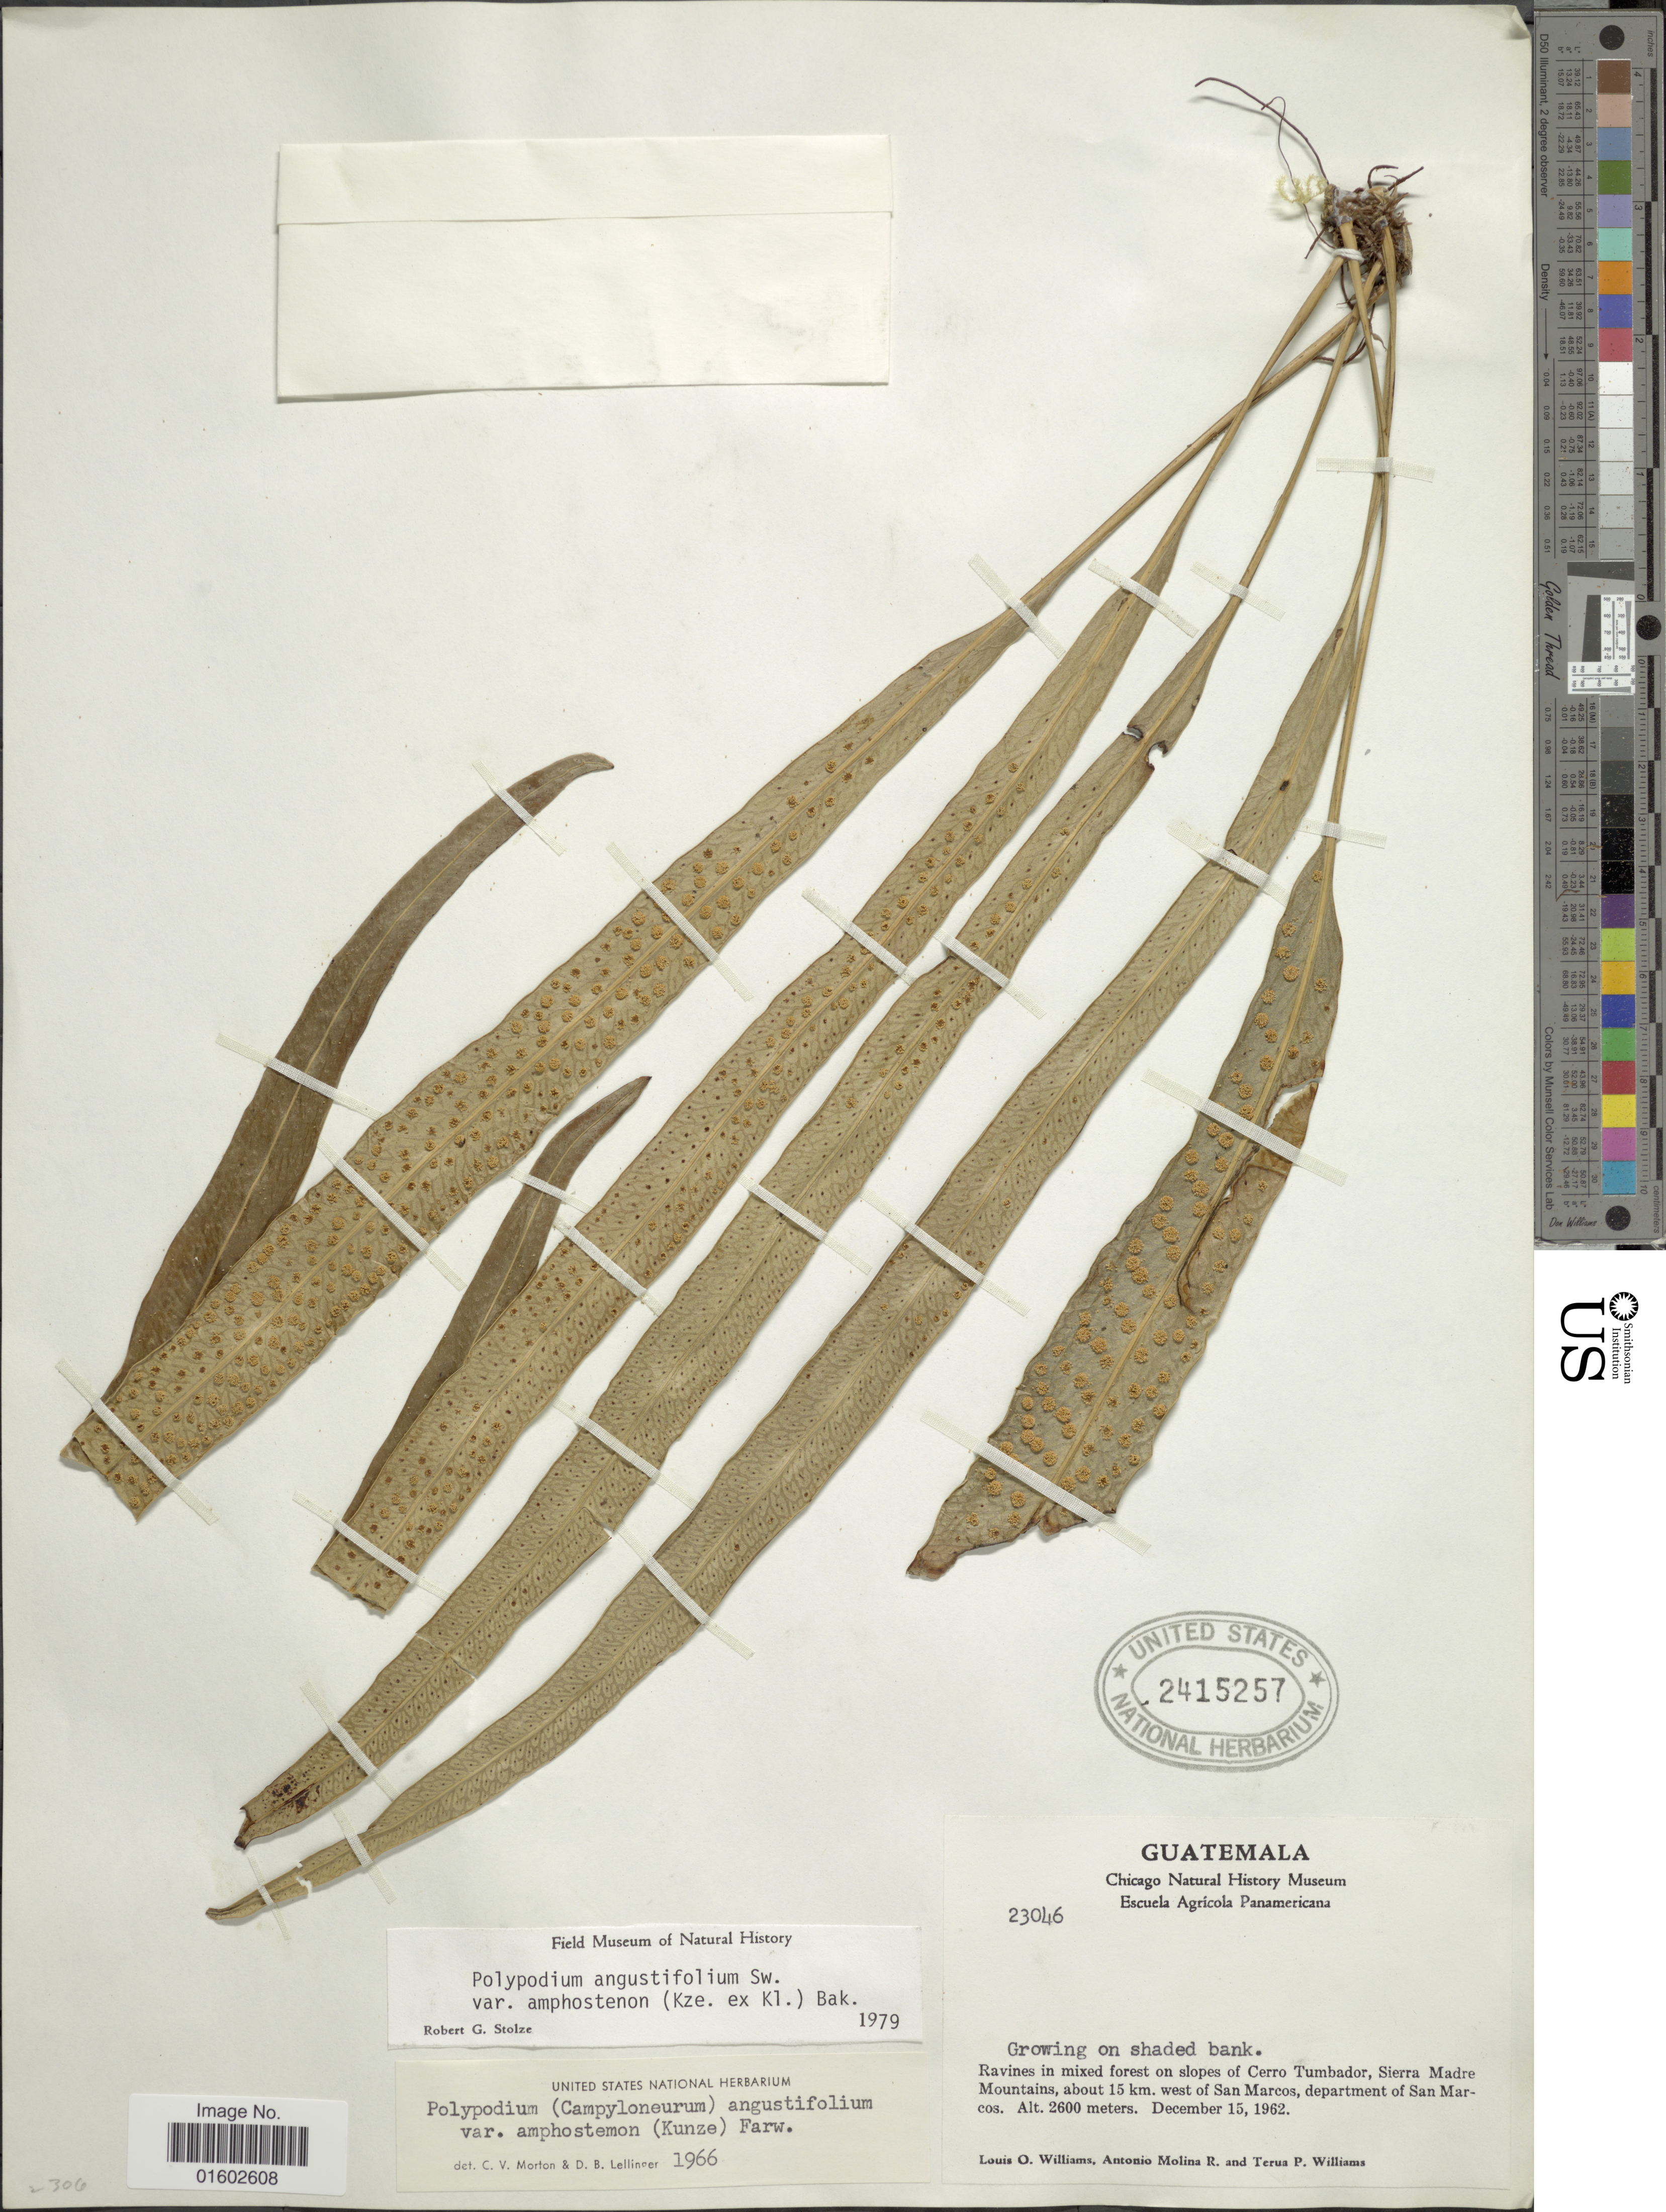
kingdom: Plantae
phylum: Tracheophyta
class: Polypodiopsida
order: Polypodiales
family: Polypodiaceae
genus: Campyloneurum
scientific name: Campyloneurum amphostenon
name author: (Kunze ex Klotzsch) Fée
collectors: L. O. Williams, A. Molina R. & T. P. Williams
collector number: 23046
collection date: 1962-12-15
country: Guatemala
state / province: San Marcos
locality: On slopes of Cerro Tumbador, Sierra Madre Mountains, about 15 km. west of San Macros, department of San Marcos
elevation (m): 2600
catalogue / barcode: US 2415257